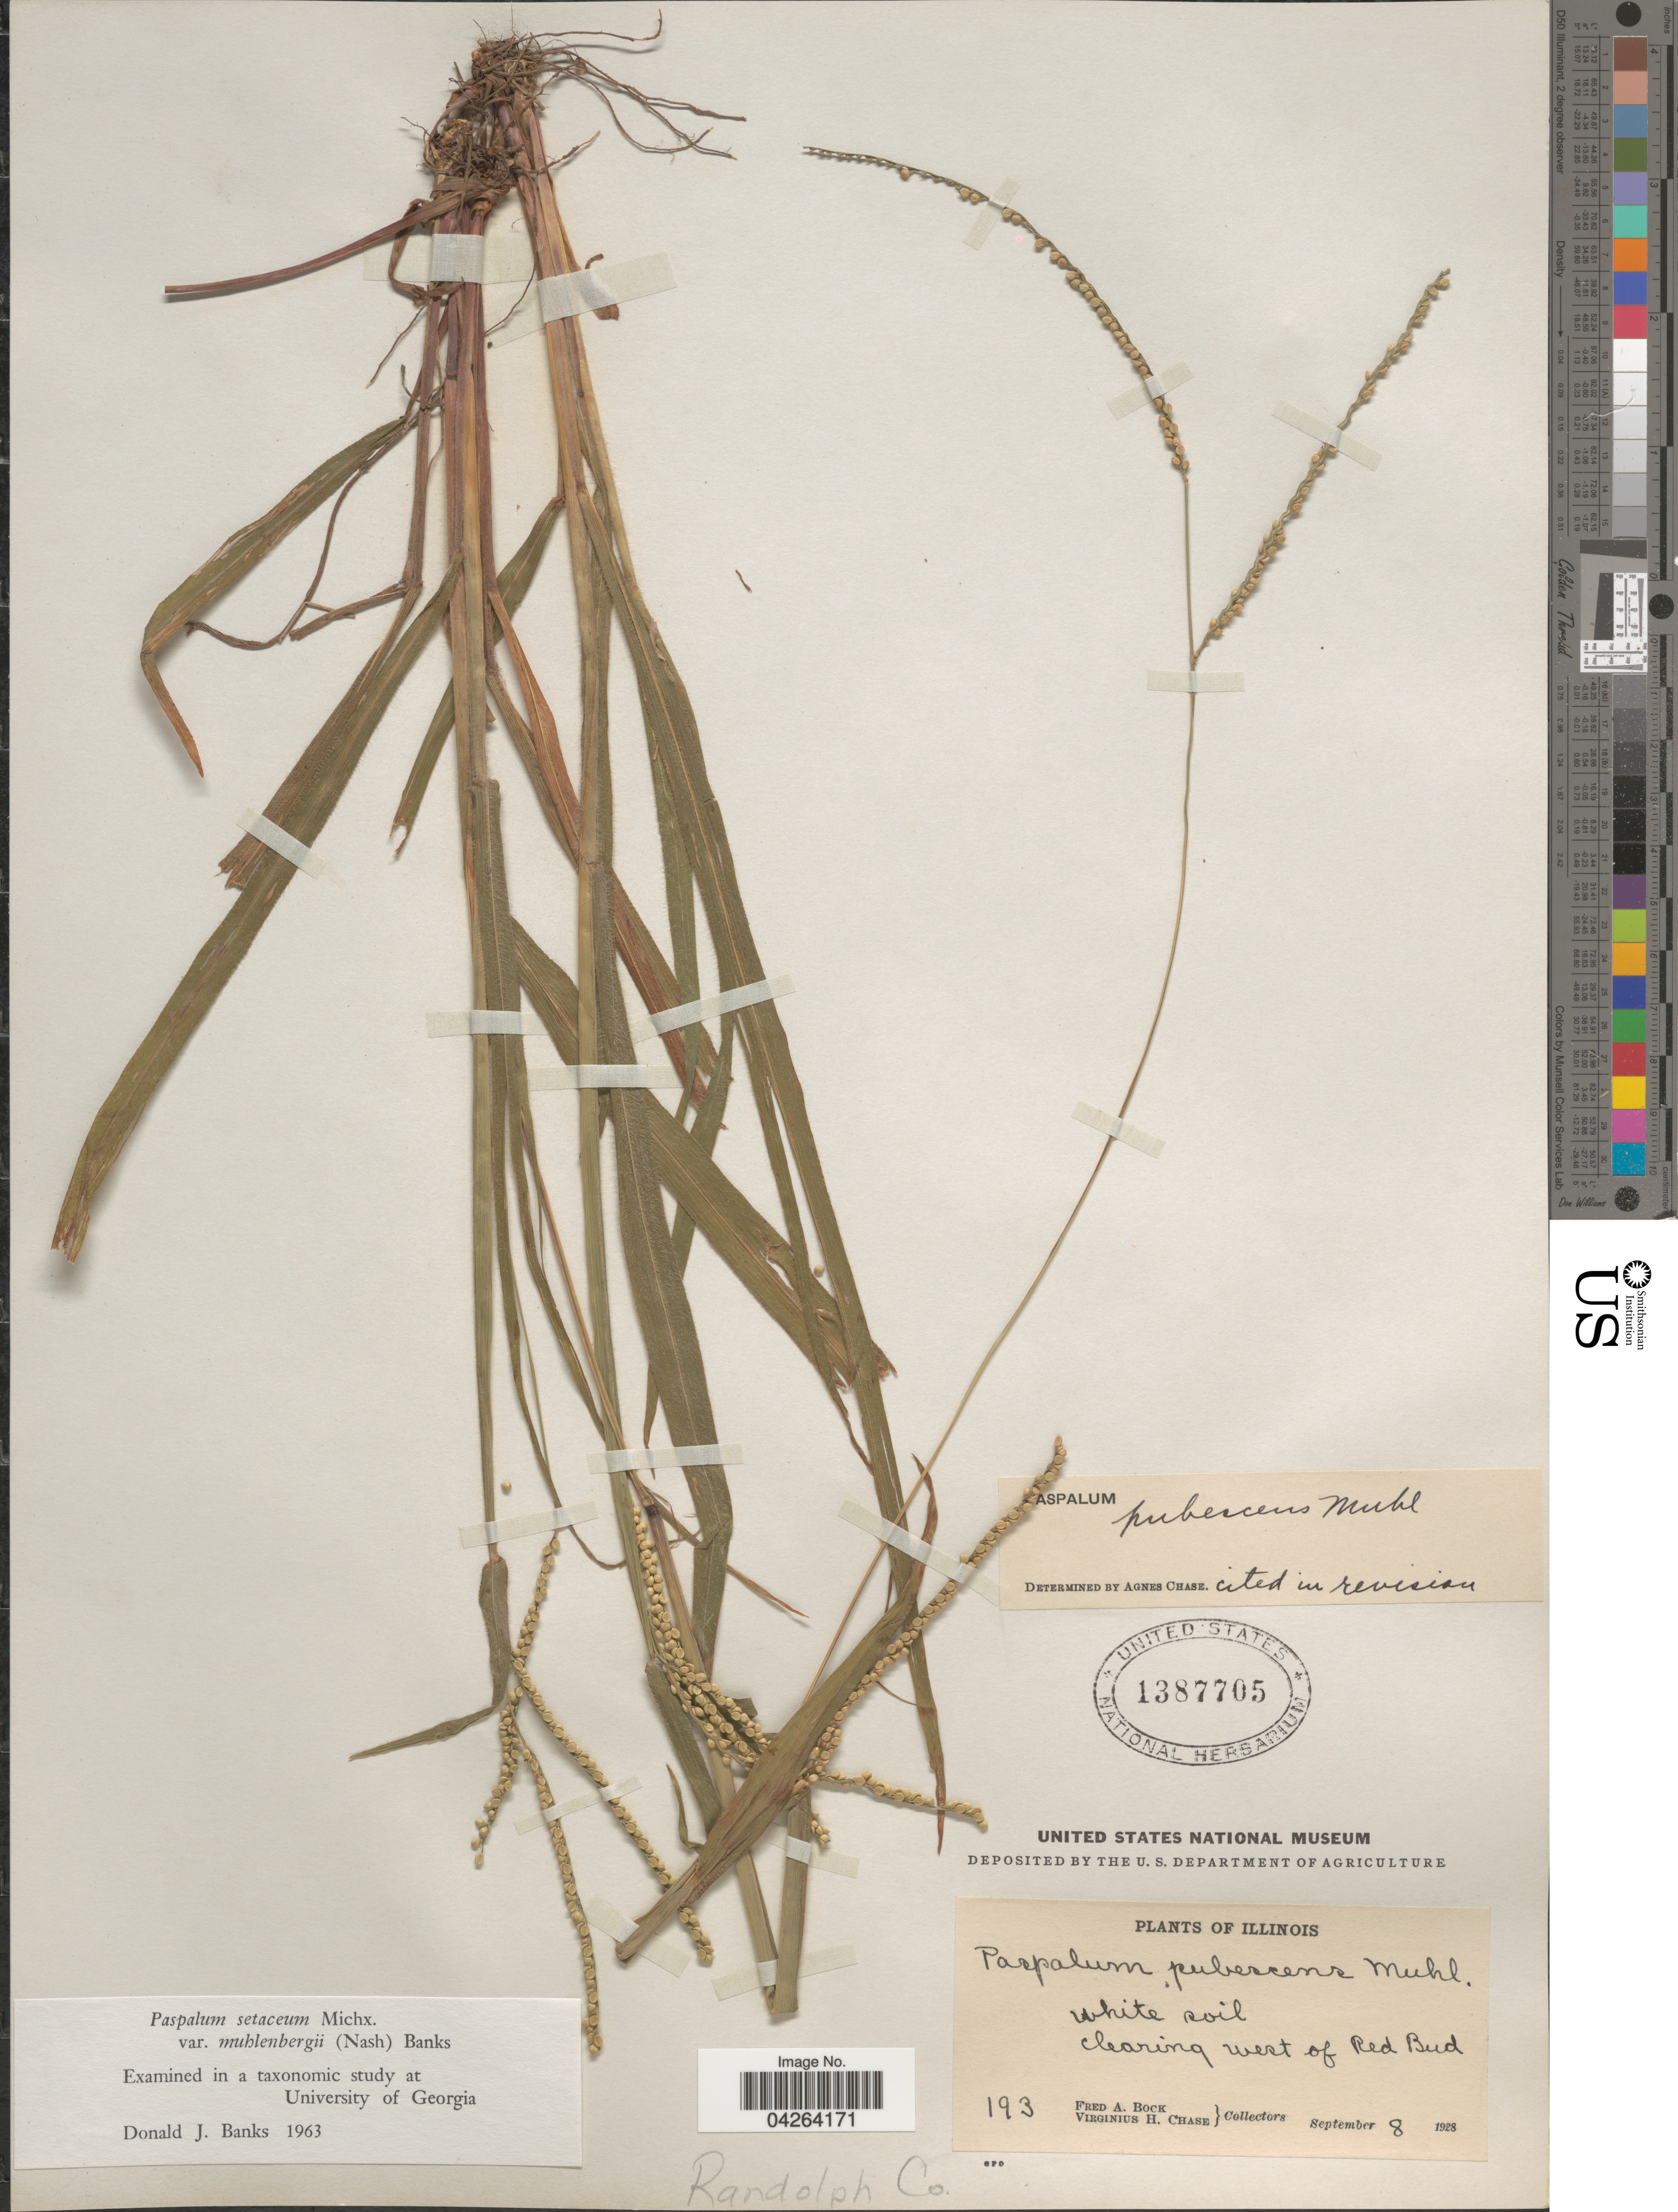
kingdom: Plantae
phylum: Tracheophyta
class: Liliopsida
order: Poales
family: Poaceae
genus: Paspalum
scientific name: Paspalum setaceum var. muhlenbergii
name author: (Nash) D.J. Banks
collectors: F. Bock & V. H. Chase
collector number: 193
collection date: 1928-09-08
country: United States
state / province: Illinois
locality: White soil. Clearing west of Red Bud. Randolph Co.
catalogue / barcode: US 1387705